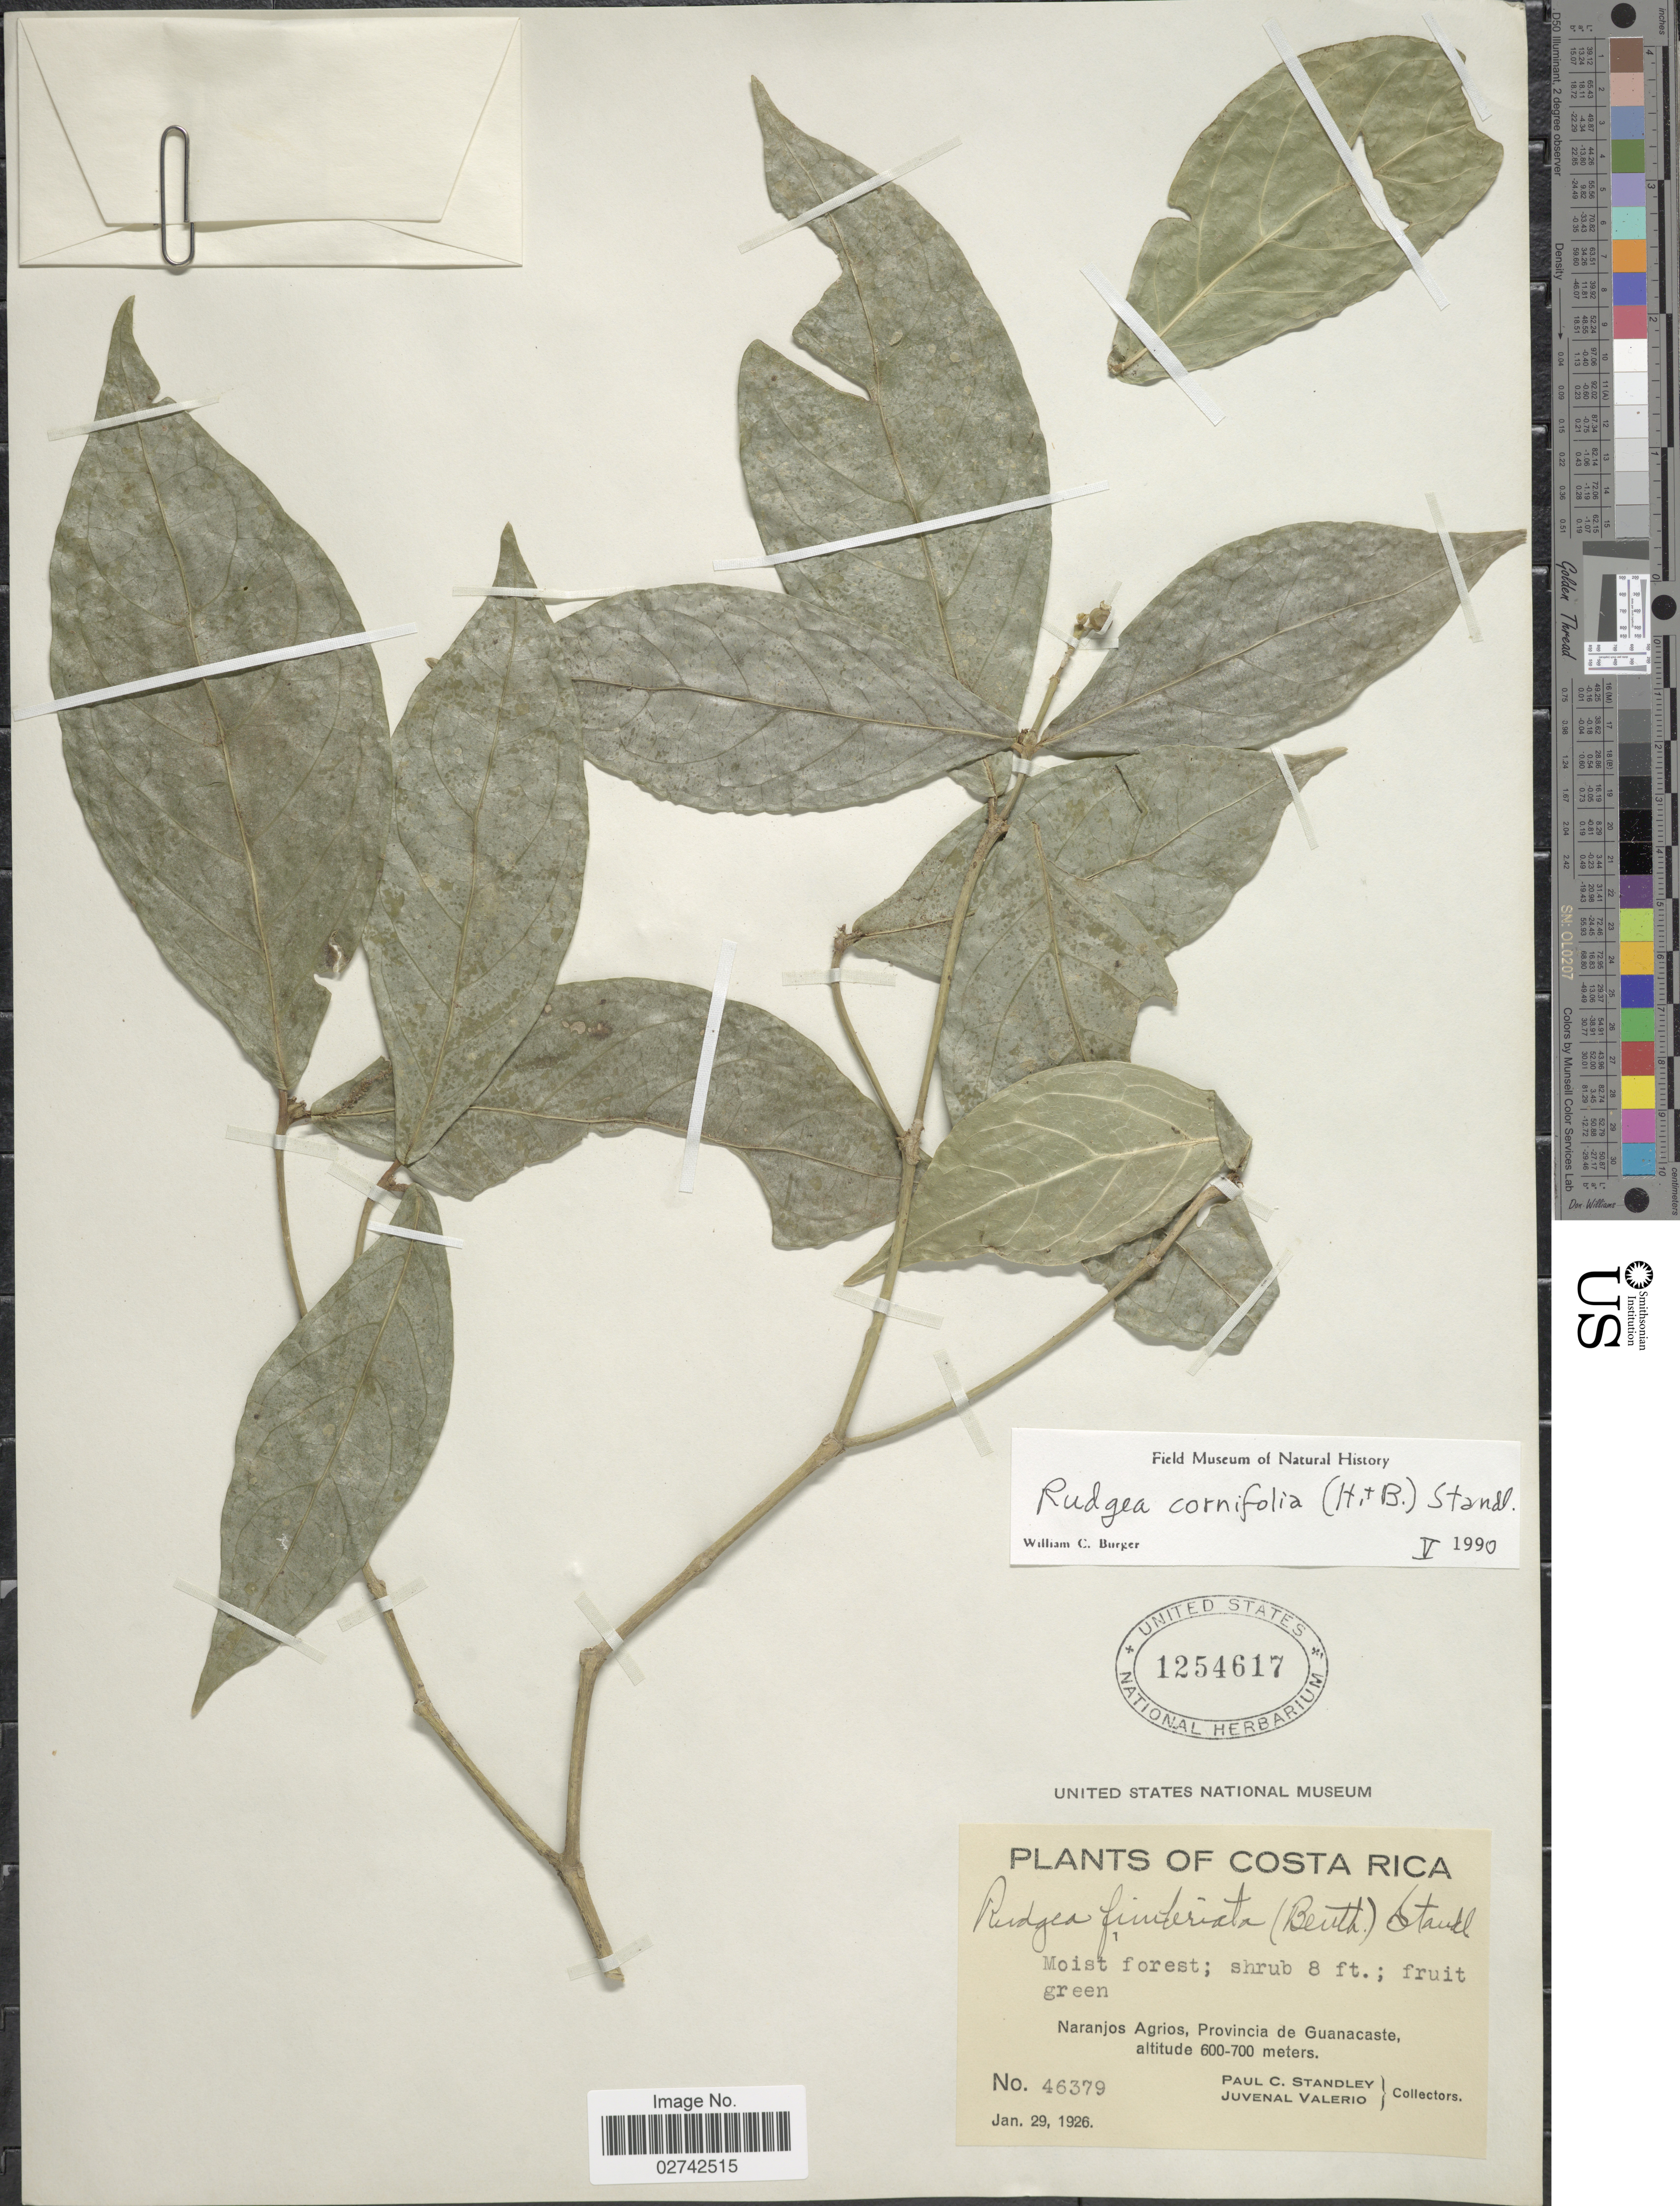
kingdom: Plantae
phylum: Tracheophyta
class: Magnoliopsida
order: Gentianales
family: Rubiaceae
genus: Rudgea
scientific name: Rudgea cornifolia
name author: (Kunth) Standl.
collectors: P. C. Standley & J. Valerio R.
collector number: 46379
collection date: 1926-01-29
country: Costa Rica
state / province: Guanacaste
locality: Naranjos Agrios, Provincia de Guanacaste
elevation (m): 600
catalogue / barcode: US 1254617